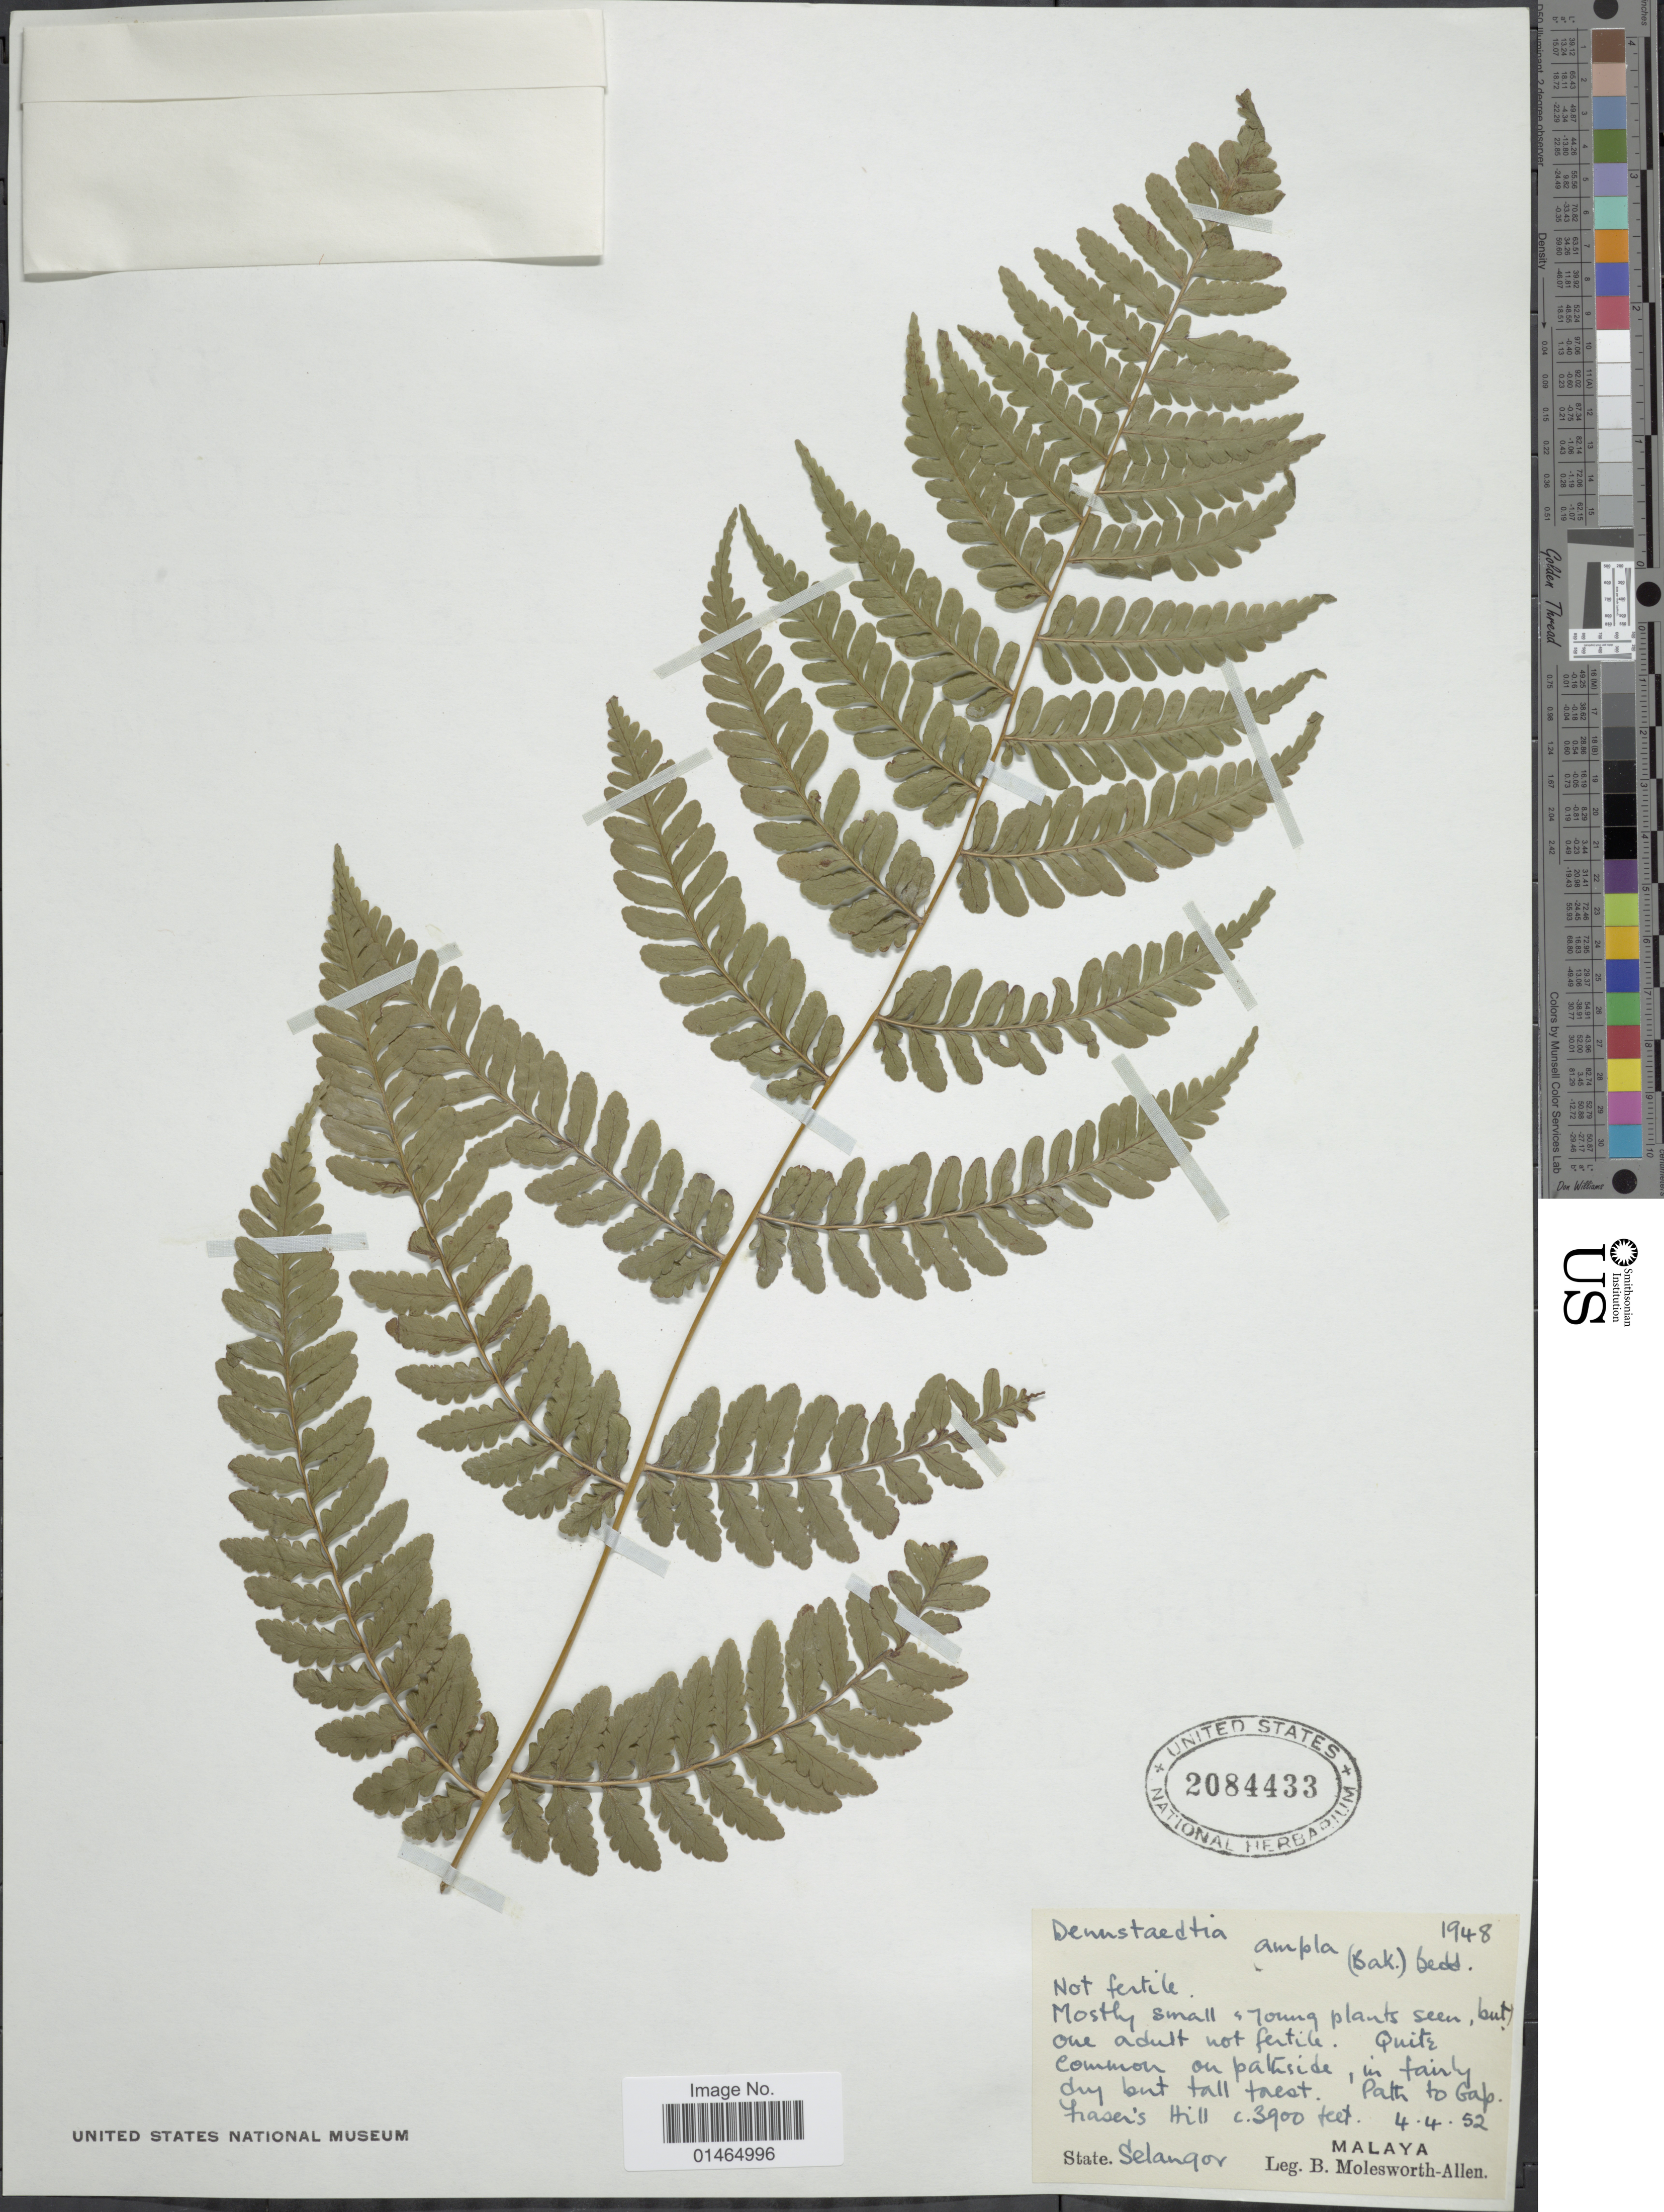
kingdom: Plantae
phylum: Tracheophyta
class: Polypodiopsida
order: Polypodiales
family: Dennstaedtiaceae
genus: Dennstaedtia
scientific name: Dennstaedtia ampla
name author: (Baker) Bedd.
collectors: B. E. G. Molesworth-Allen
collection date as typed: Transcribed d/m/y: 4/4/52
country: Malaysia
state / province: Selangor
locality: Fraser's Hill, Malaya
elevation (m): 1189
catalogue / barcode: US 2084433